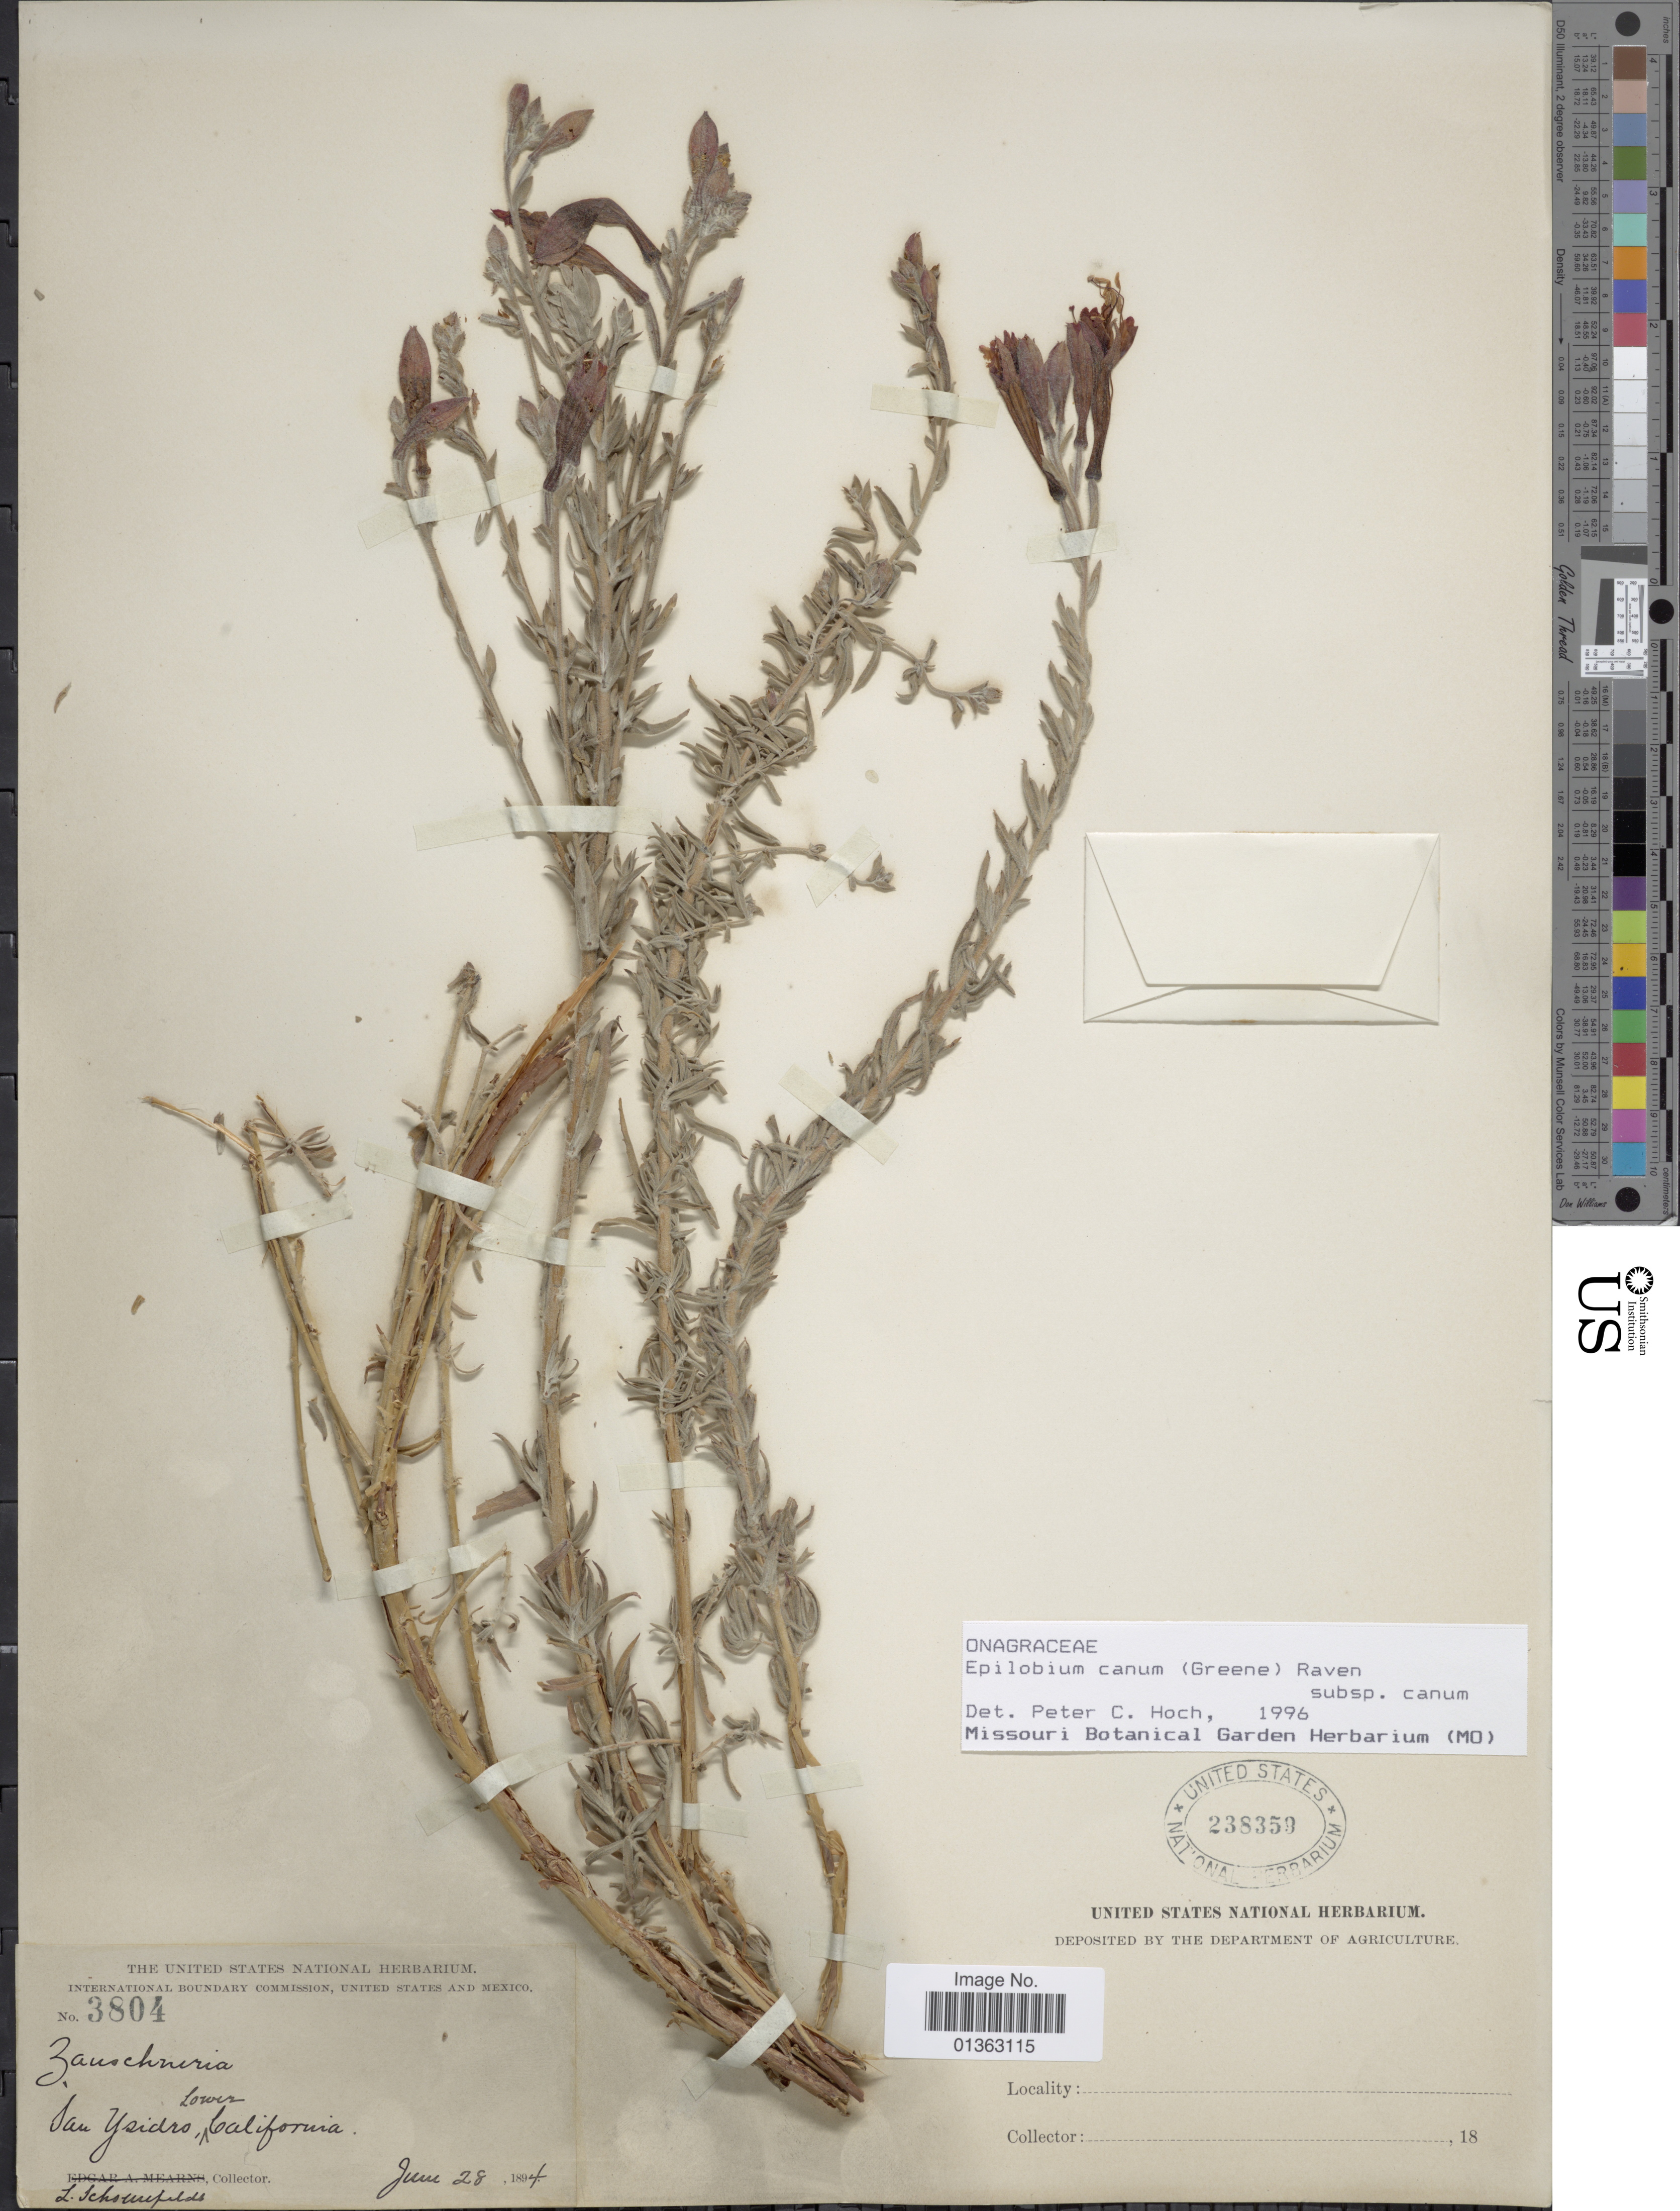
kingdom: Plantae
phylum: Tracheophyta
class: Magnoliopsida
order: Myrtales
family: Onagraceae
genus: Epilobium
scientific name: Epilobium canum subsp. canum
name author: (Greene) P.H. Raven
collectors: L. Schoenefeldt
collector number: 3804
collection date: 1894-06-28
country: United States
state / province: California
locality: San Ysidro, Lower California.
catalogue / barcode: US 238359